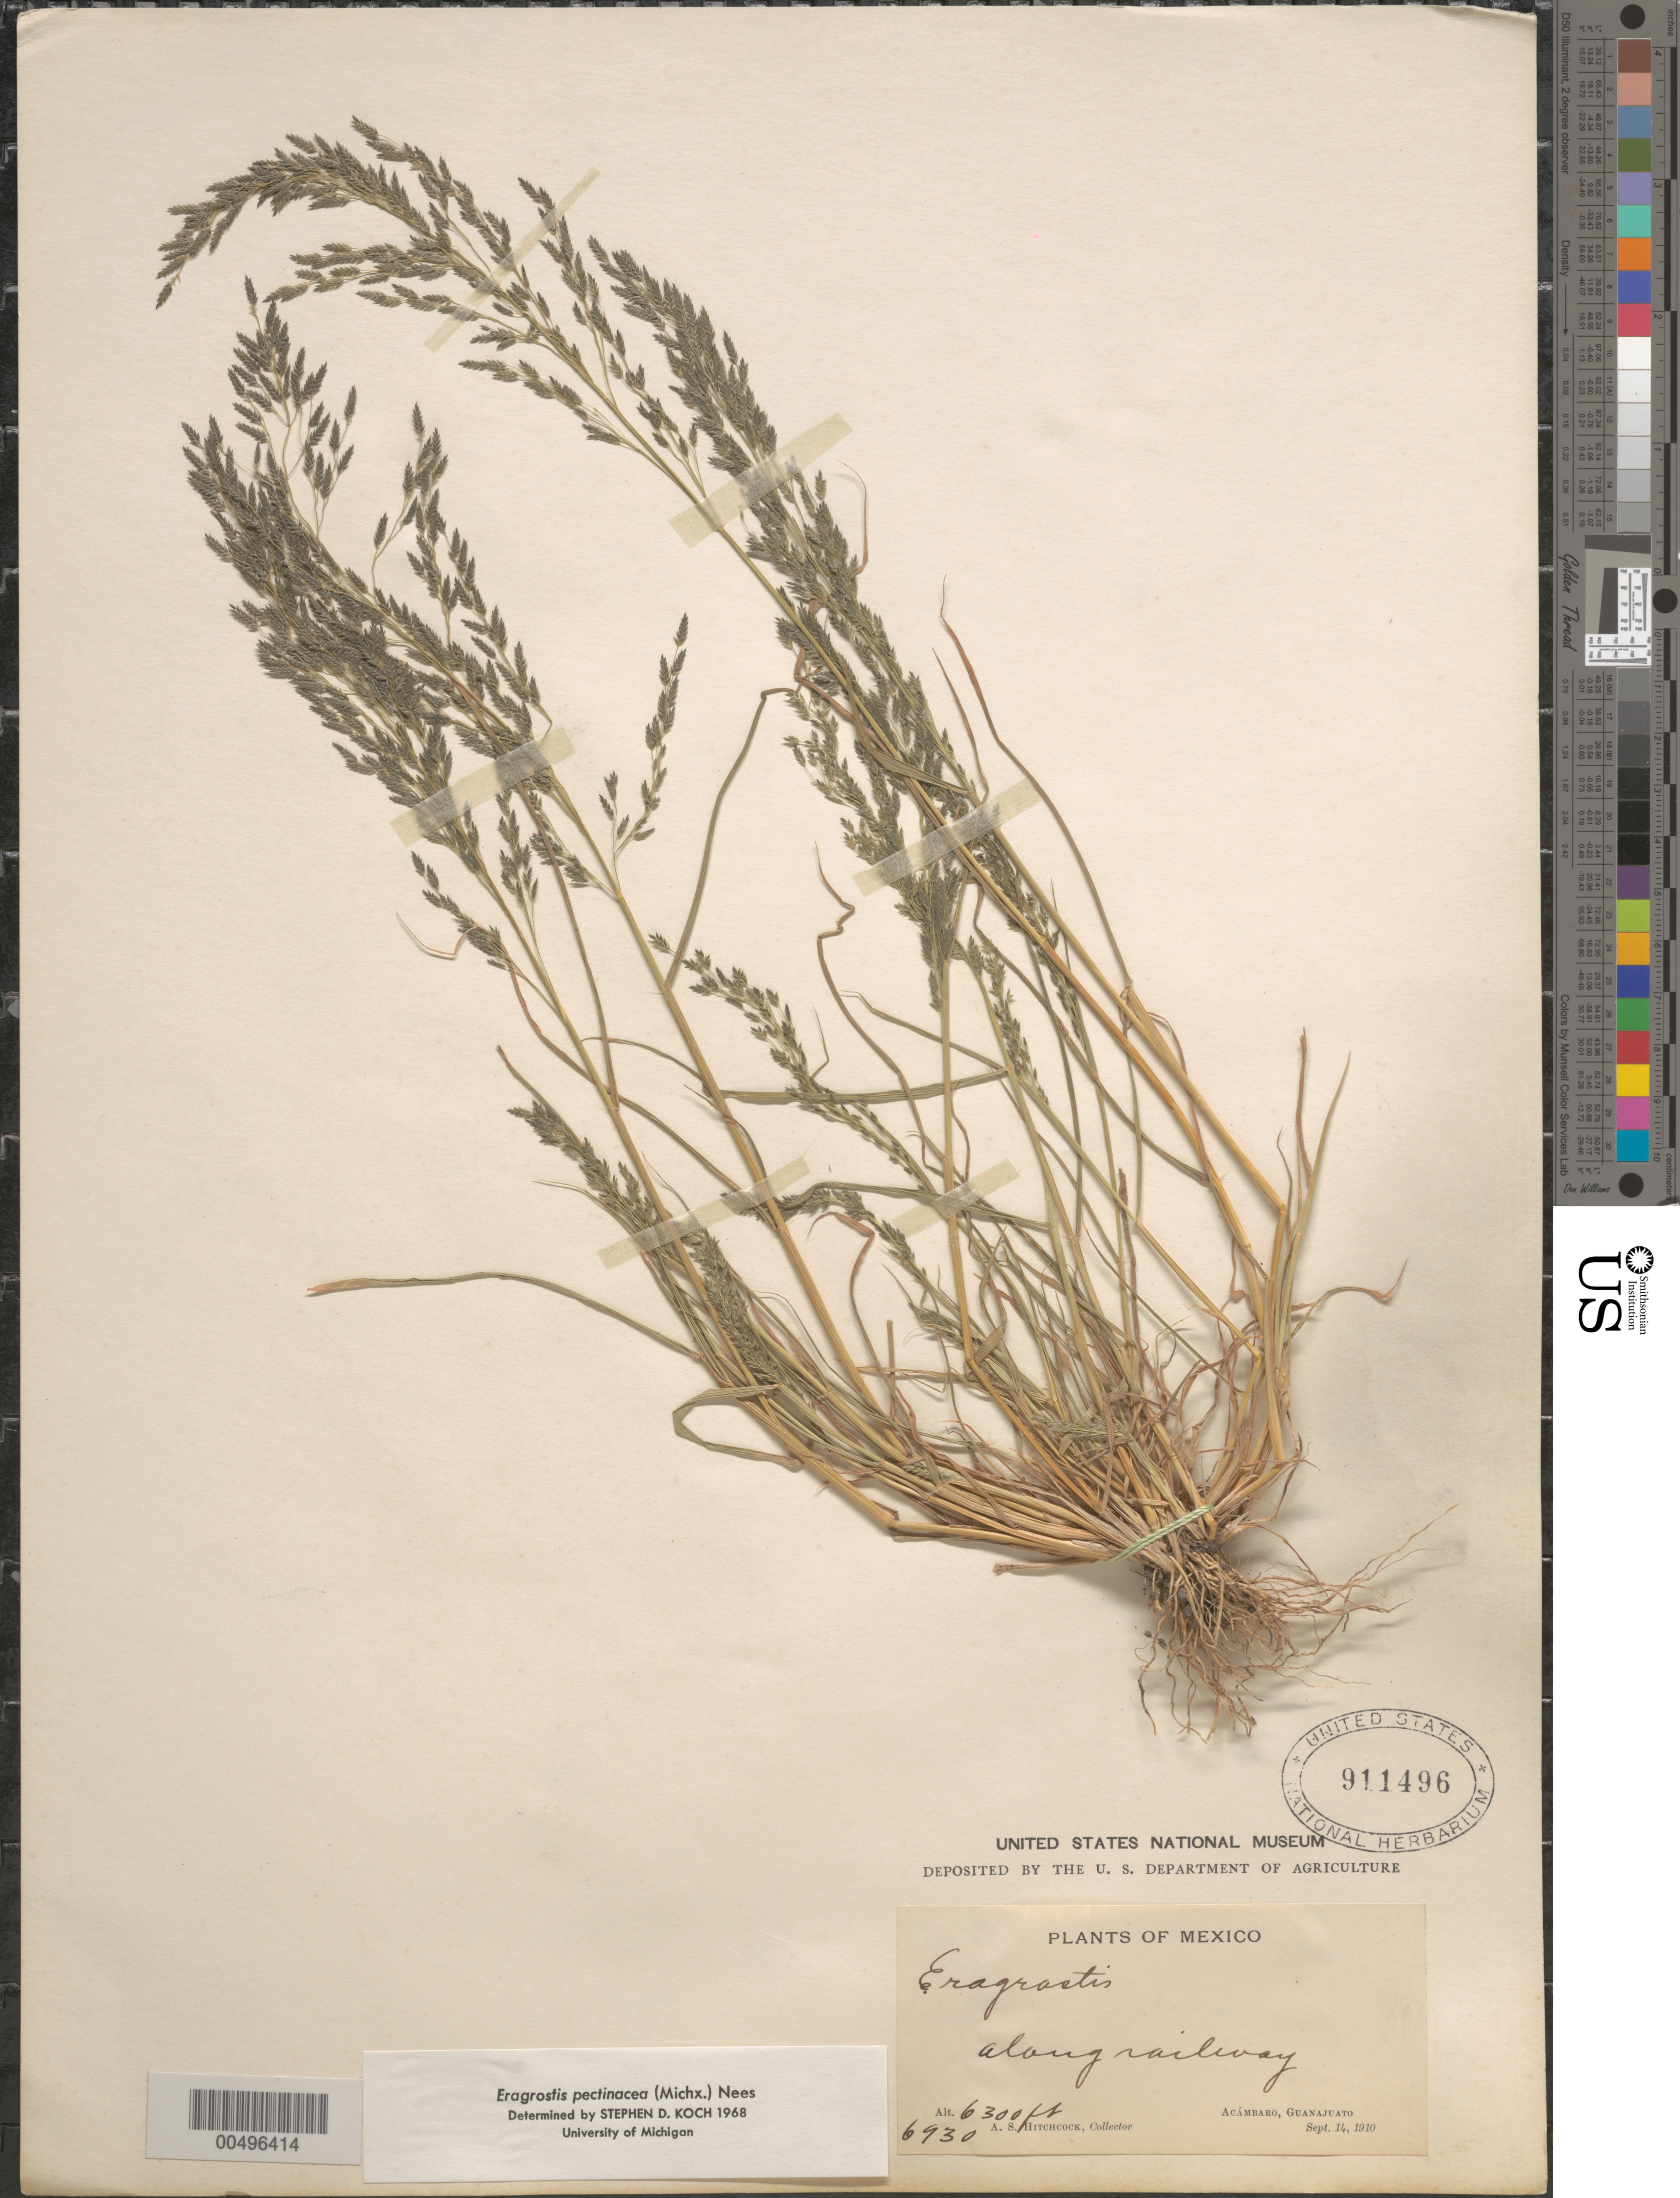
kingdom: Plantae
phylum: Tracheophyta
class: Liliopsida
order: Poales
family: Poaceae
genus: Eragrostis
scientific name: Eragrostis pectinacea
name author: (Michx.) Nees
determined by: Koch, S. D.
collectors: A. S. Hitchcock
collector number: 6930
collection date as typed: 14 Sep 1910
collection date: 1910-09-14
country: Mexico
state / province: Guanajuato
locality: Acámbaro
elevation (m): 1920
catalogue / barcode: US 911496